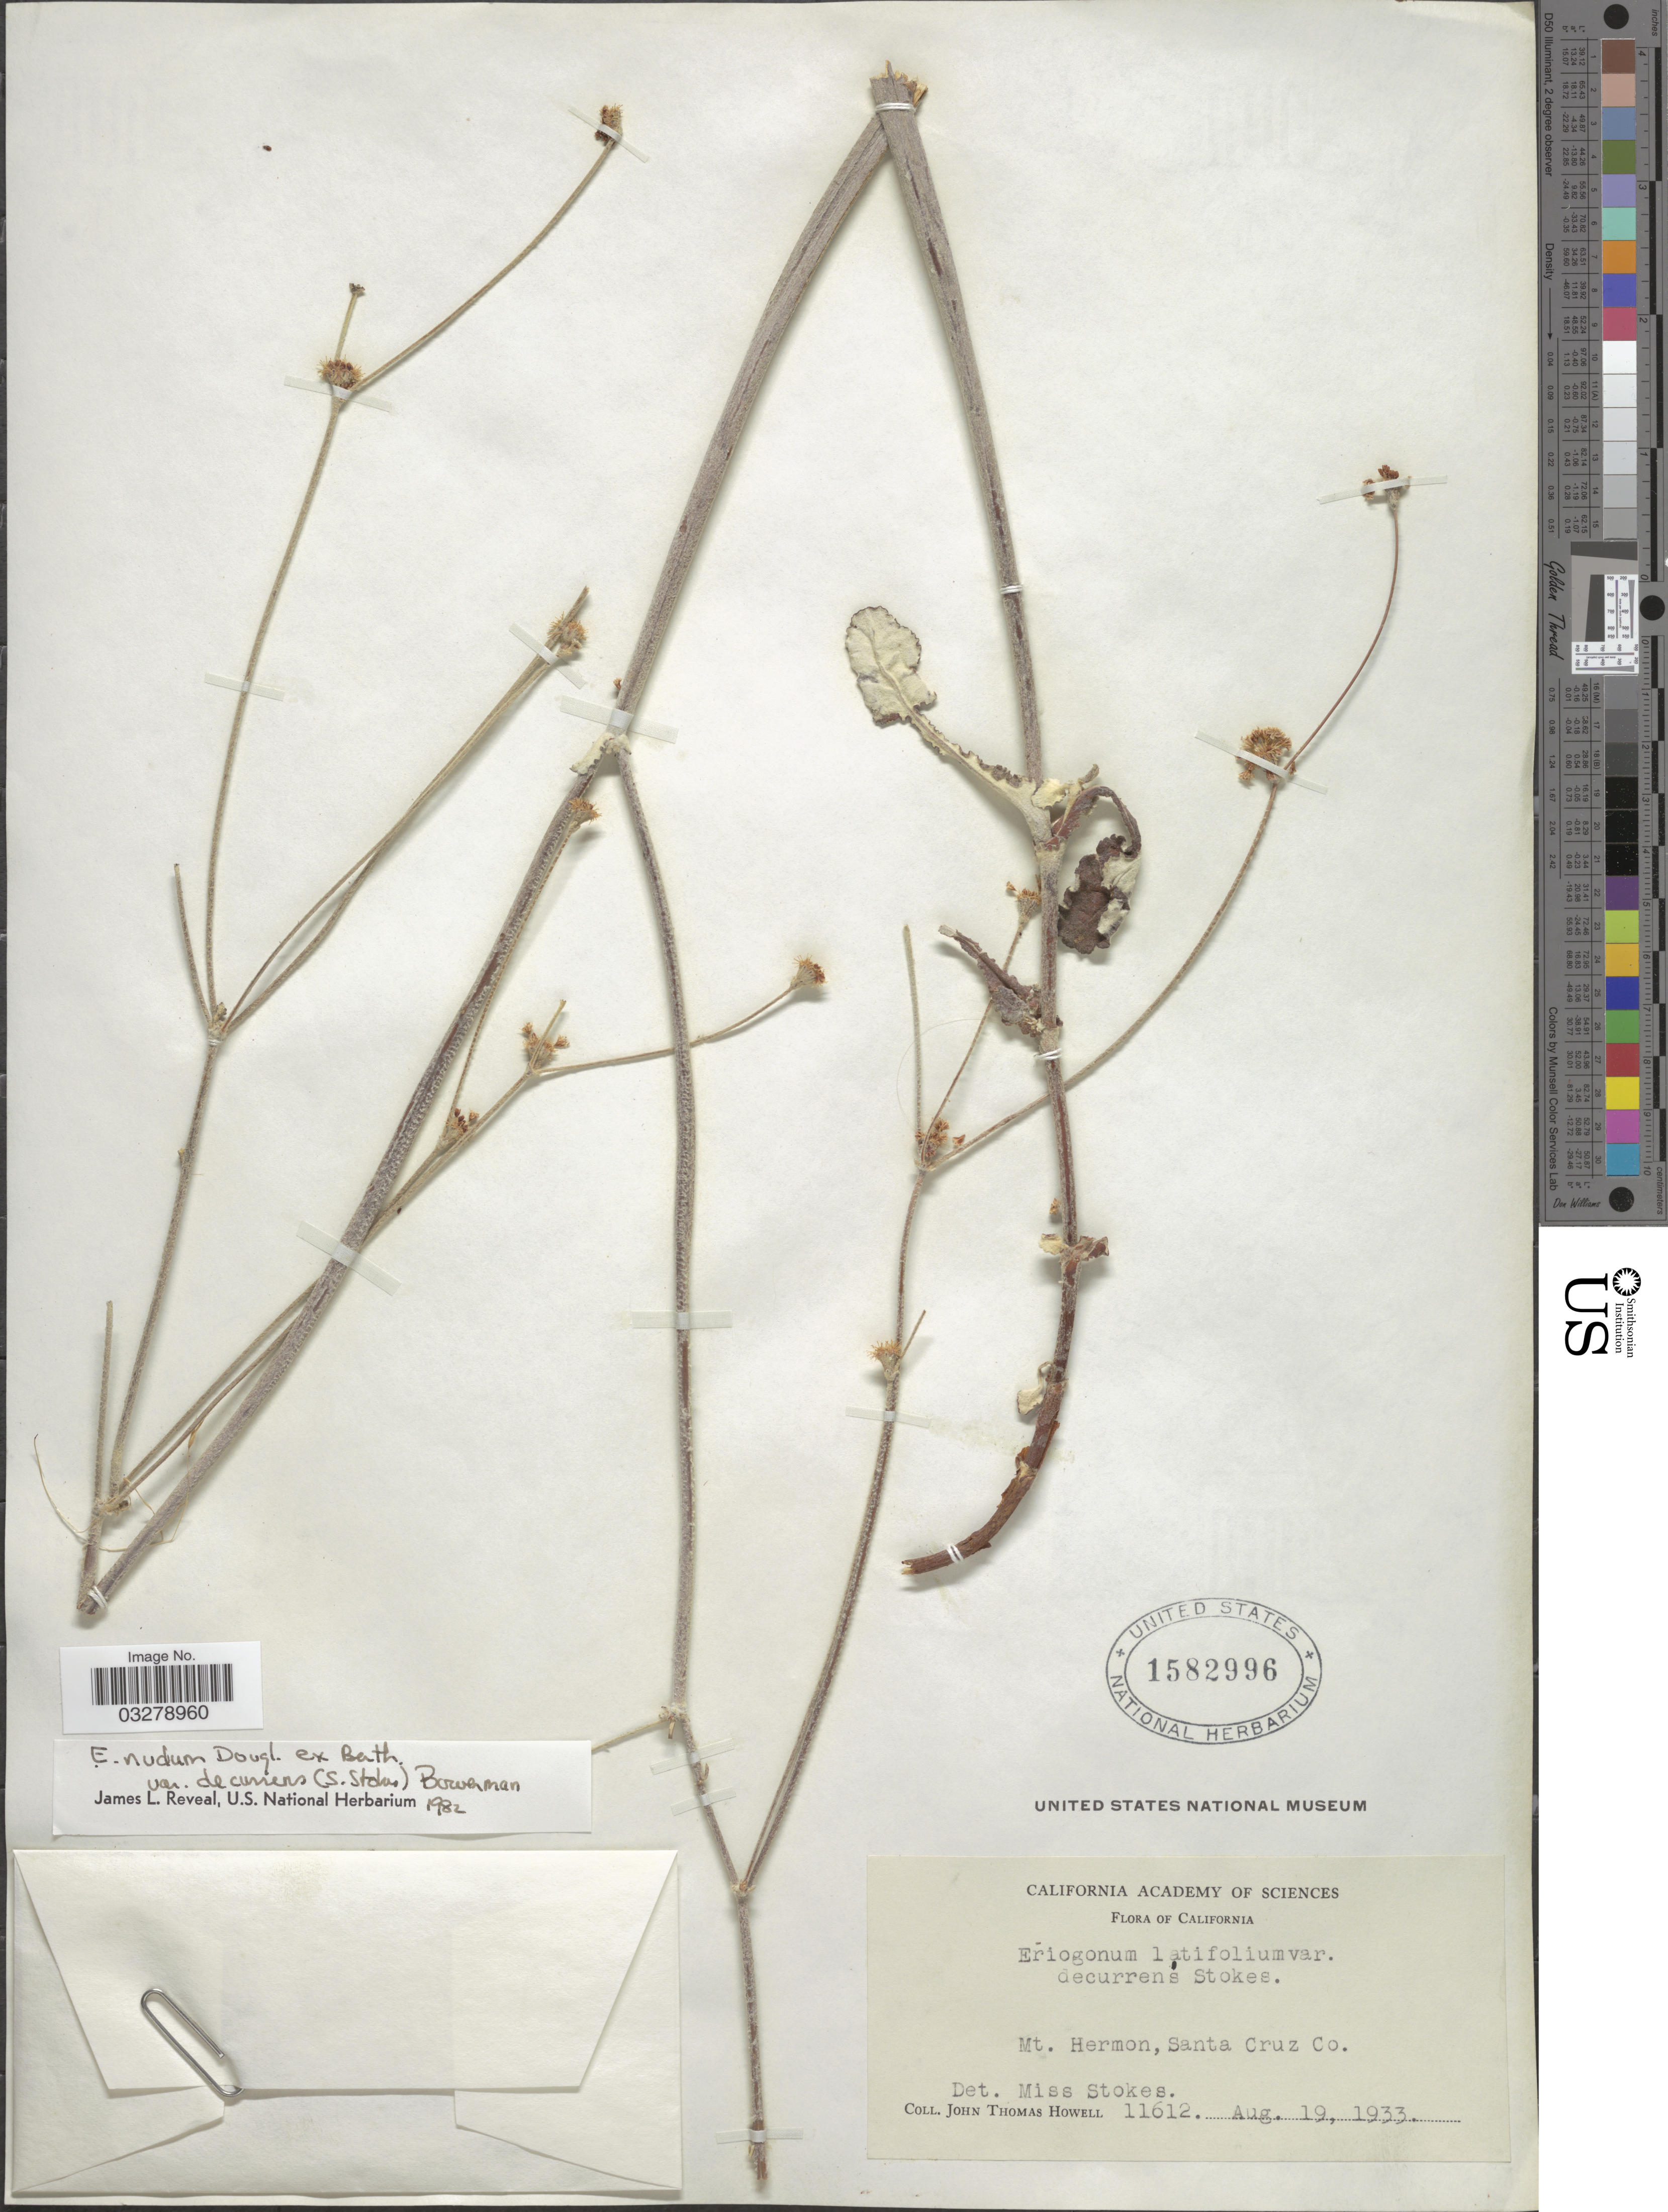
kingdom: Plantae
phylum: Tracheophyta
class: Magnoliopsida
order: Caryophyllales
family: Polygonaceae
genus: Eriogonum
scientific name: Eriogonum nudum var. decurrens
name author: S. Stokes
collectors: J. T. Howell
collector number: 11612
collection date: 1933-08-19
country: United States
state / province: California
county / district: Santa Cruz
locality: Mt. Hermon, Santa Cruz Co.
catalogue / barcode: US 1582996